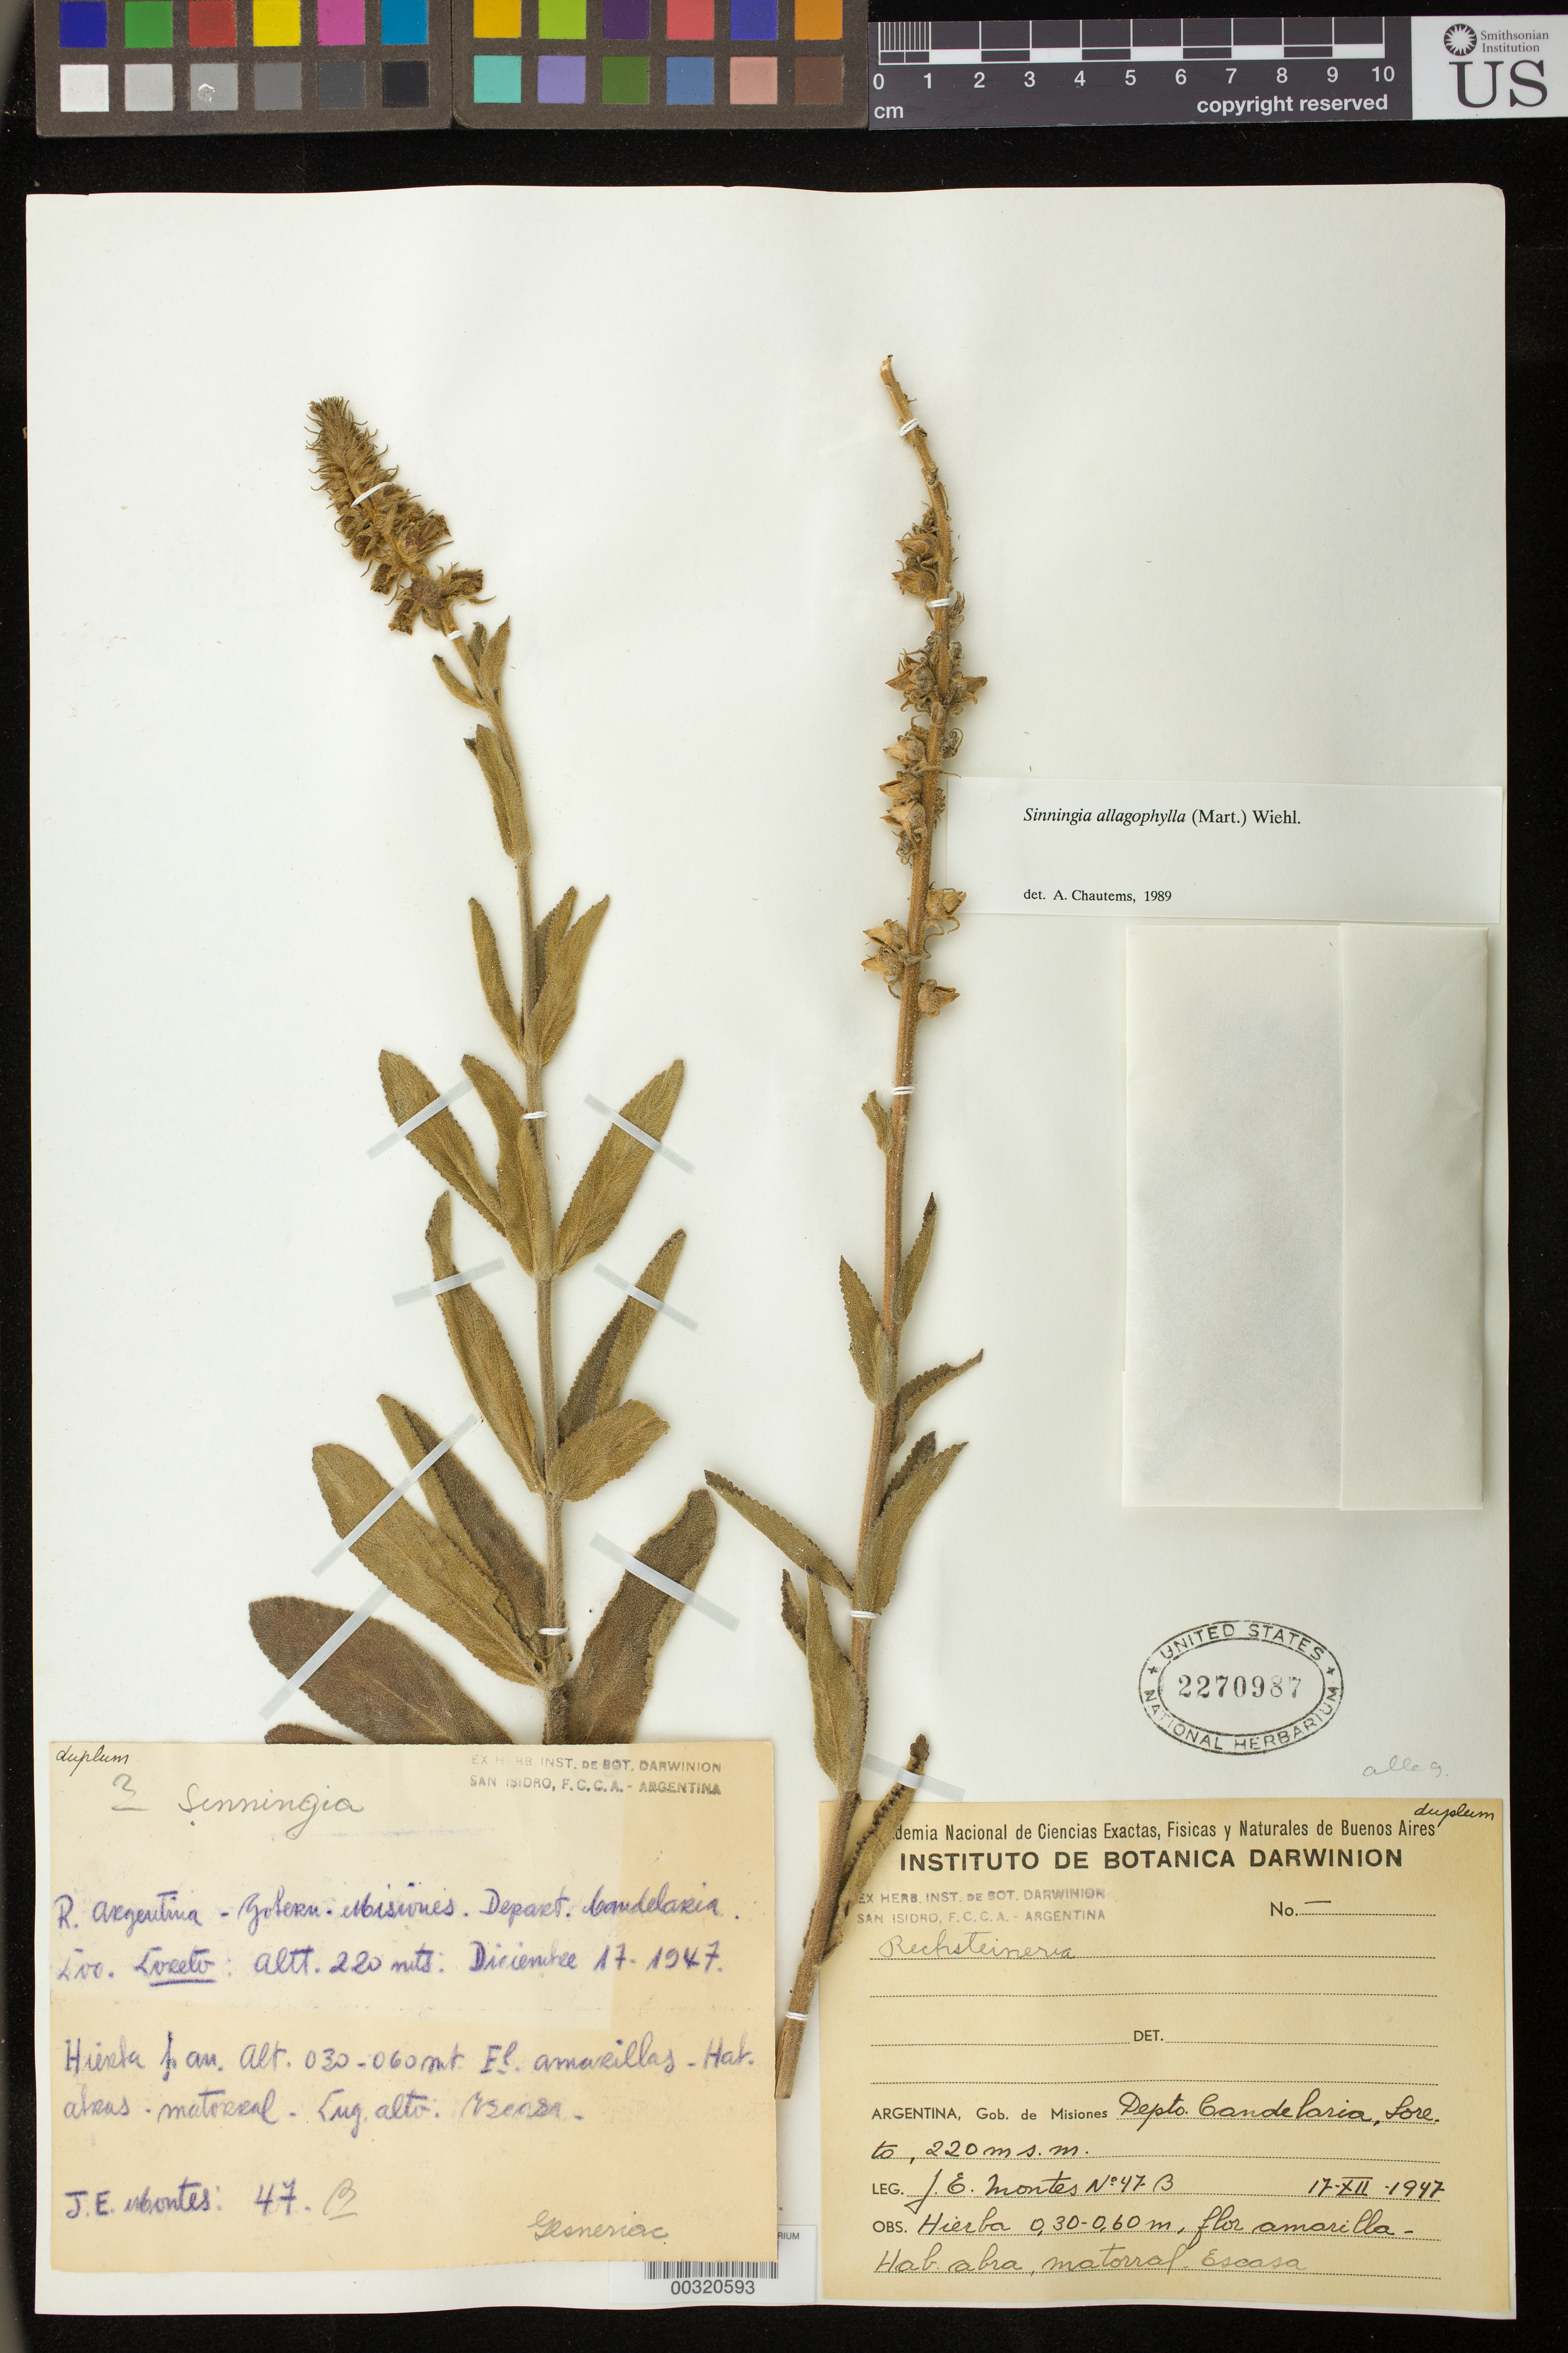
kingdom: Plantae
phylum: Tracheophyta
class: Magnoliopsida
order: Lamiales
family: Gesneriaceae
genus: Sinningia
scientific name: Sinningia allagophylla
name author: (Mart.) Wiehler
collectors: J. E. Montes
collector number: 47 B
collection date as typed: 17 Dec 1947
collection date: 1947-12-17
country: Argentina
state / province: Misiones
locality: Dept. Candelaria, Loreta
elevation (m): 220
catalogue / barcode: US 2270987